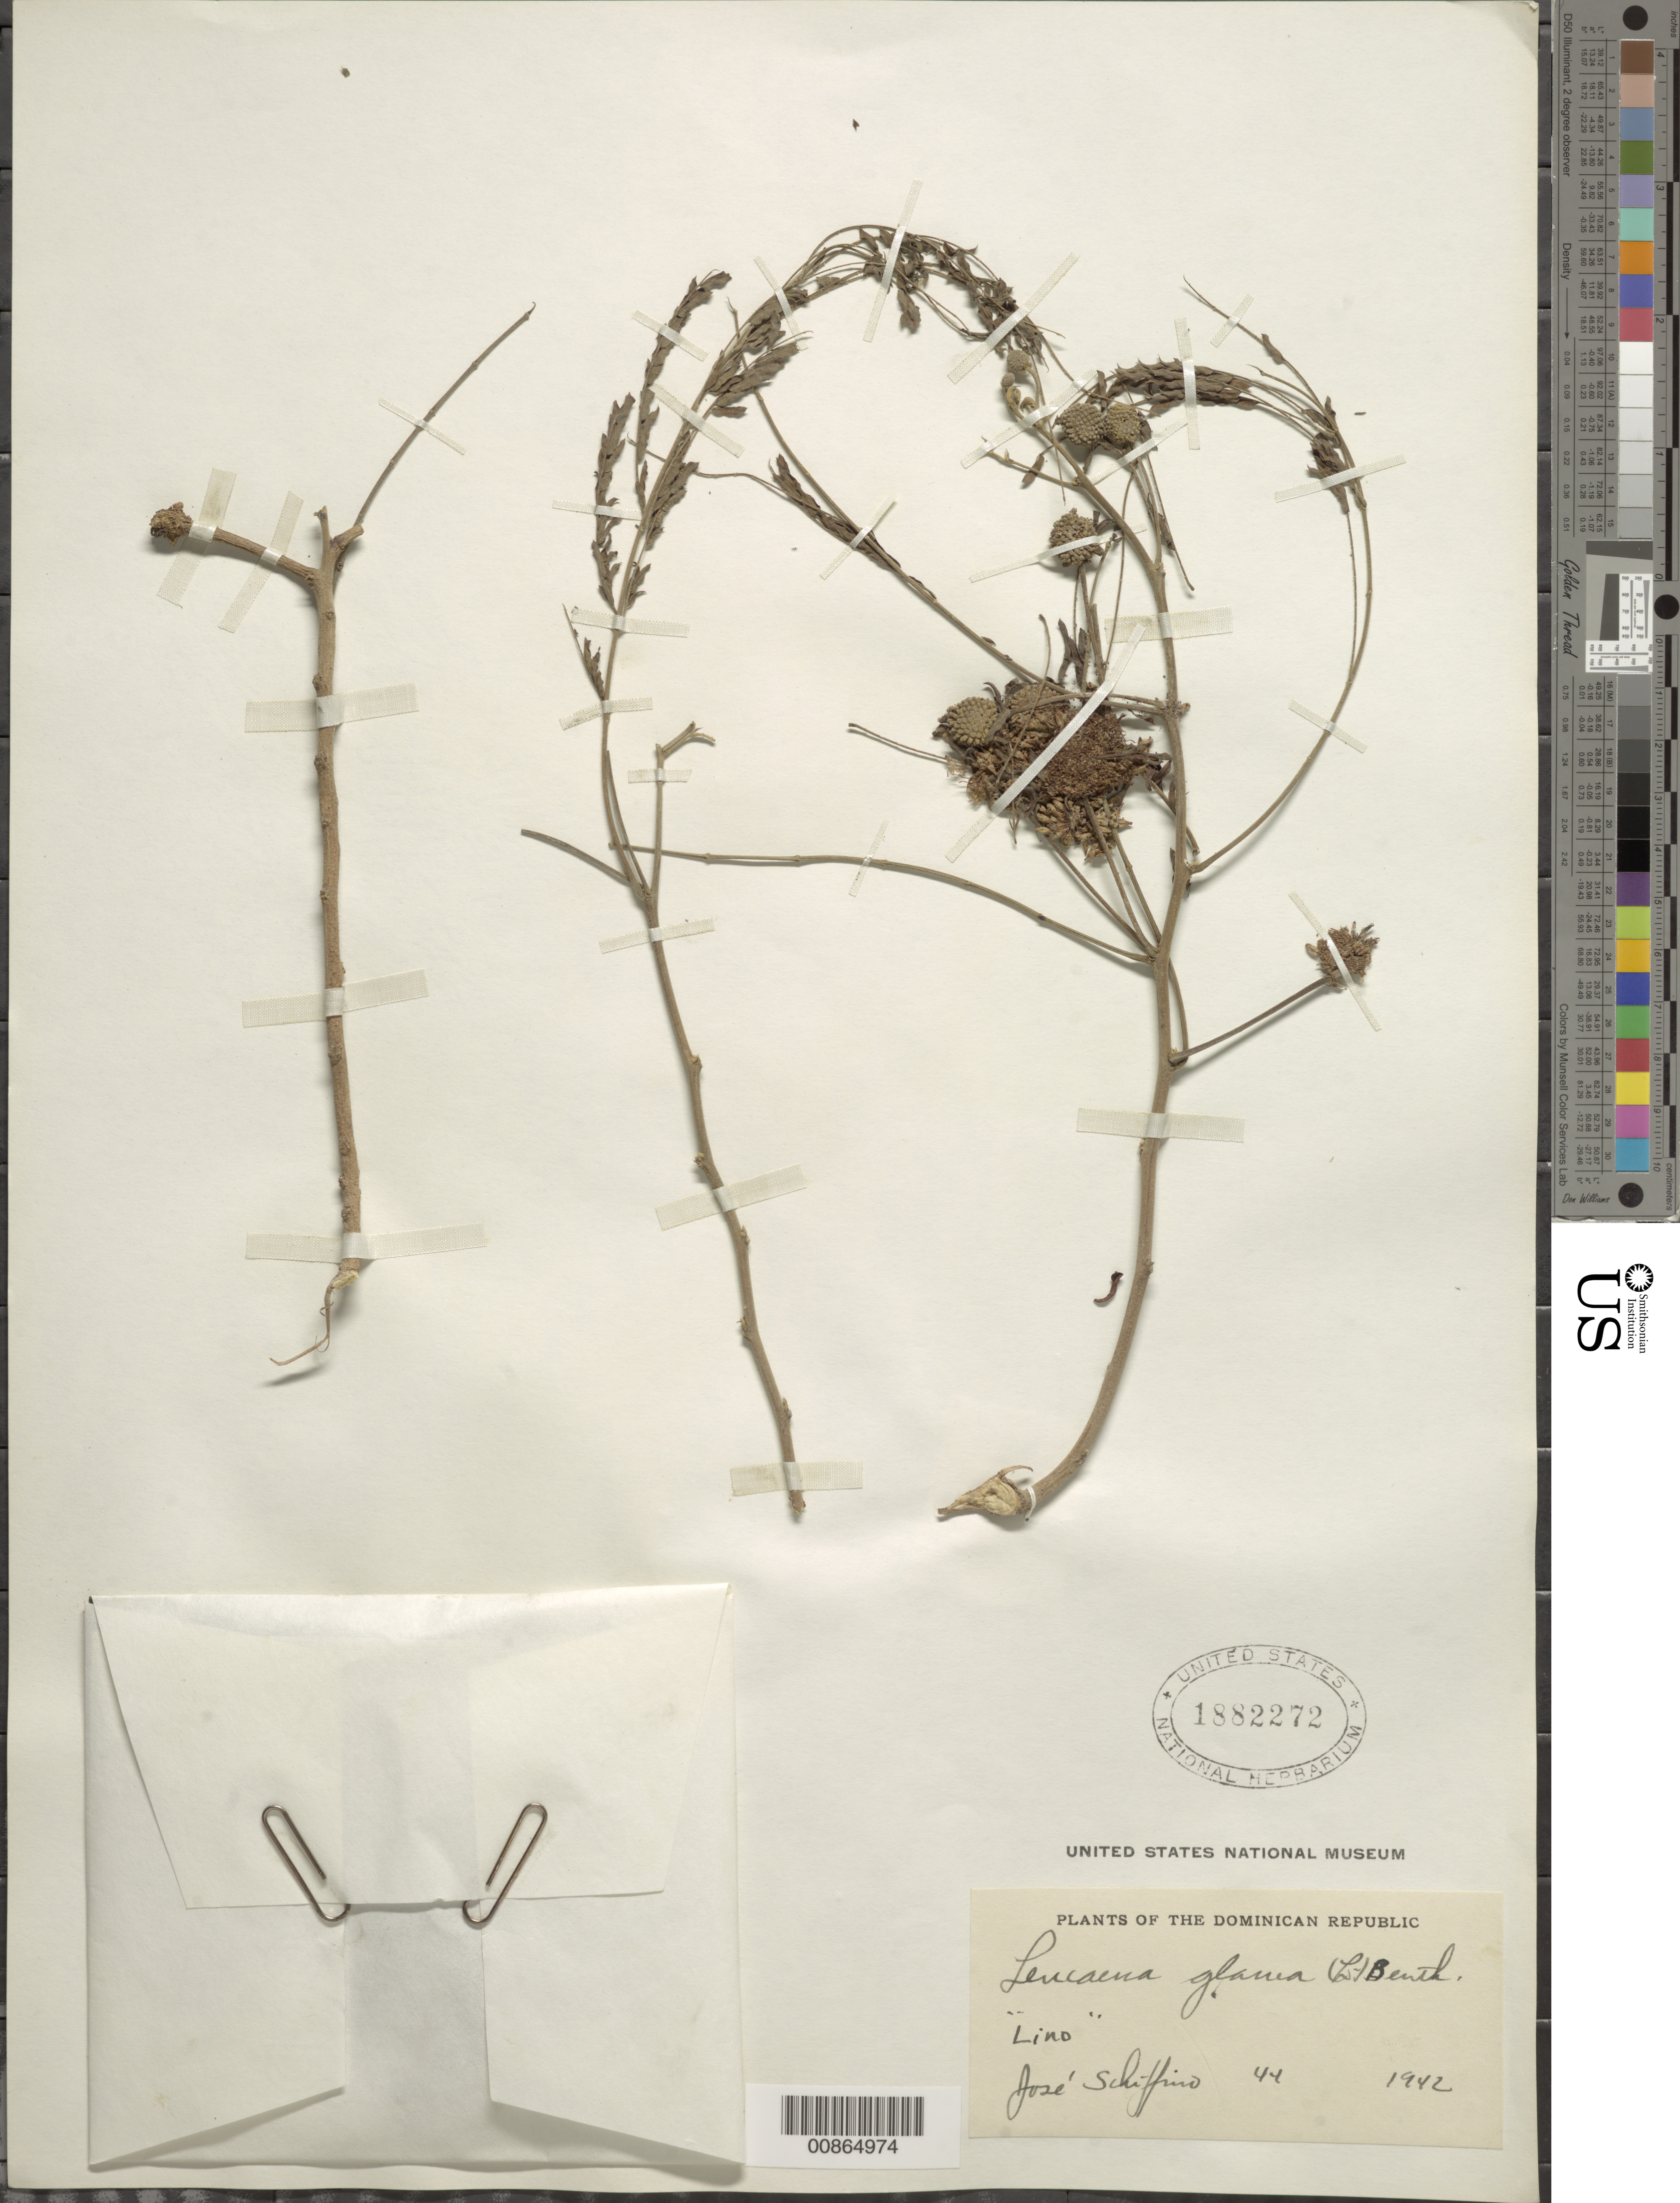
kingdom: Plantae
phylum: Tracheophyta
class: Magnoliopsida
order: Fabales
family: Fabaceae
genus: Leucaena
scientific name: Leucaena leucocephala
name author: (Lam.) de Wit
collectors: J. Schiffino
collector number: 44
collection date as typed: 1942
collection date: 1942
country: Dominican Republic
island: Hispaniola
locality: Dominican Republic.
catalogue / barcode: US 1882272